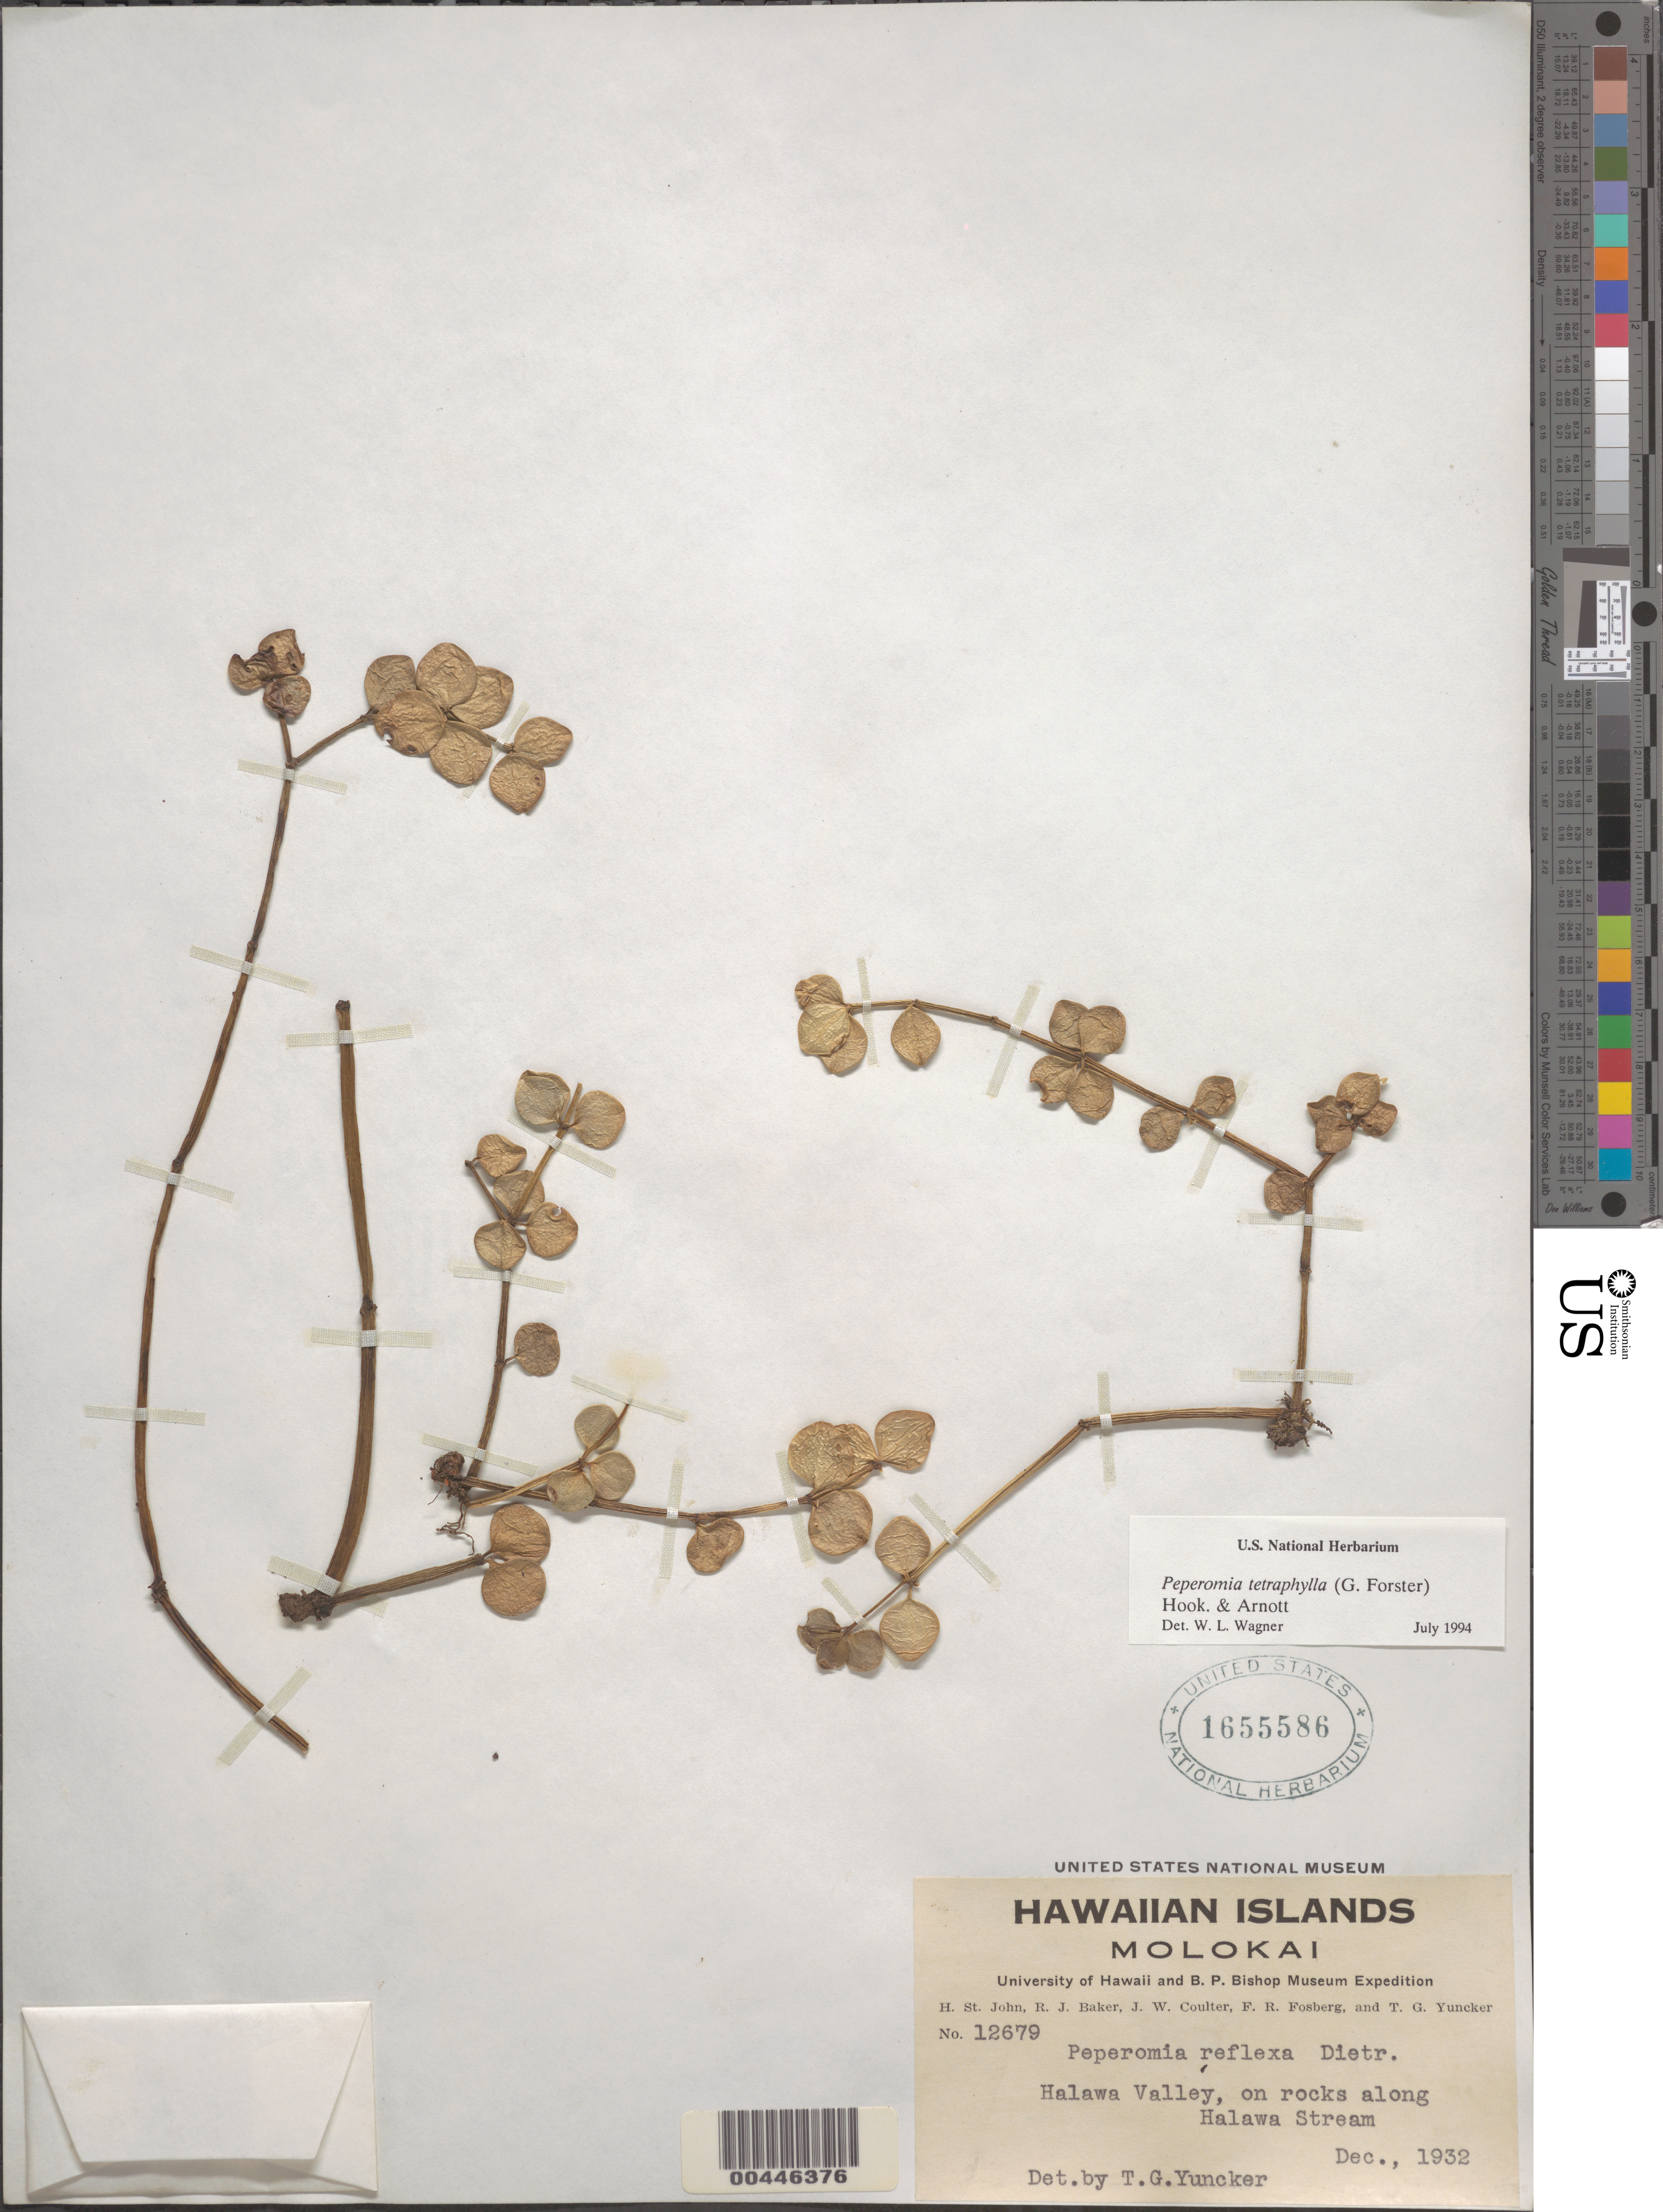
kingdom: Plantae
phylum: Tracheophyta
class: Magnoliopsida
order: Piperales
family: Piperaceae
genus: Peperomia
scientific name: Peperomia trichopus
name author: Trel. in J.F. Macbr.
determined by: Wagner, W. L., (BOT), Smithsonian Institution - National Museum of Natural History (UNITED STATES)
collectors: H. St. John, R. J. Baker, J. W. Coulter & F. R. Fosberg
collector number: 12679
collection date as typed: Dec 1932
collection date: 1932-12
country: United States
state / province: Hawaii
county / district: Maui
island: Moloka'i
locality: Halawa Valley, along Halawa Stream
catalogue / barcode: US 1655586